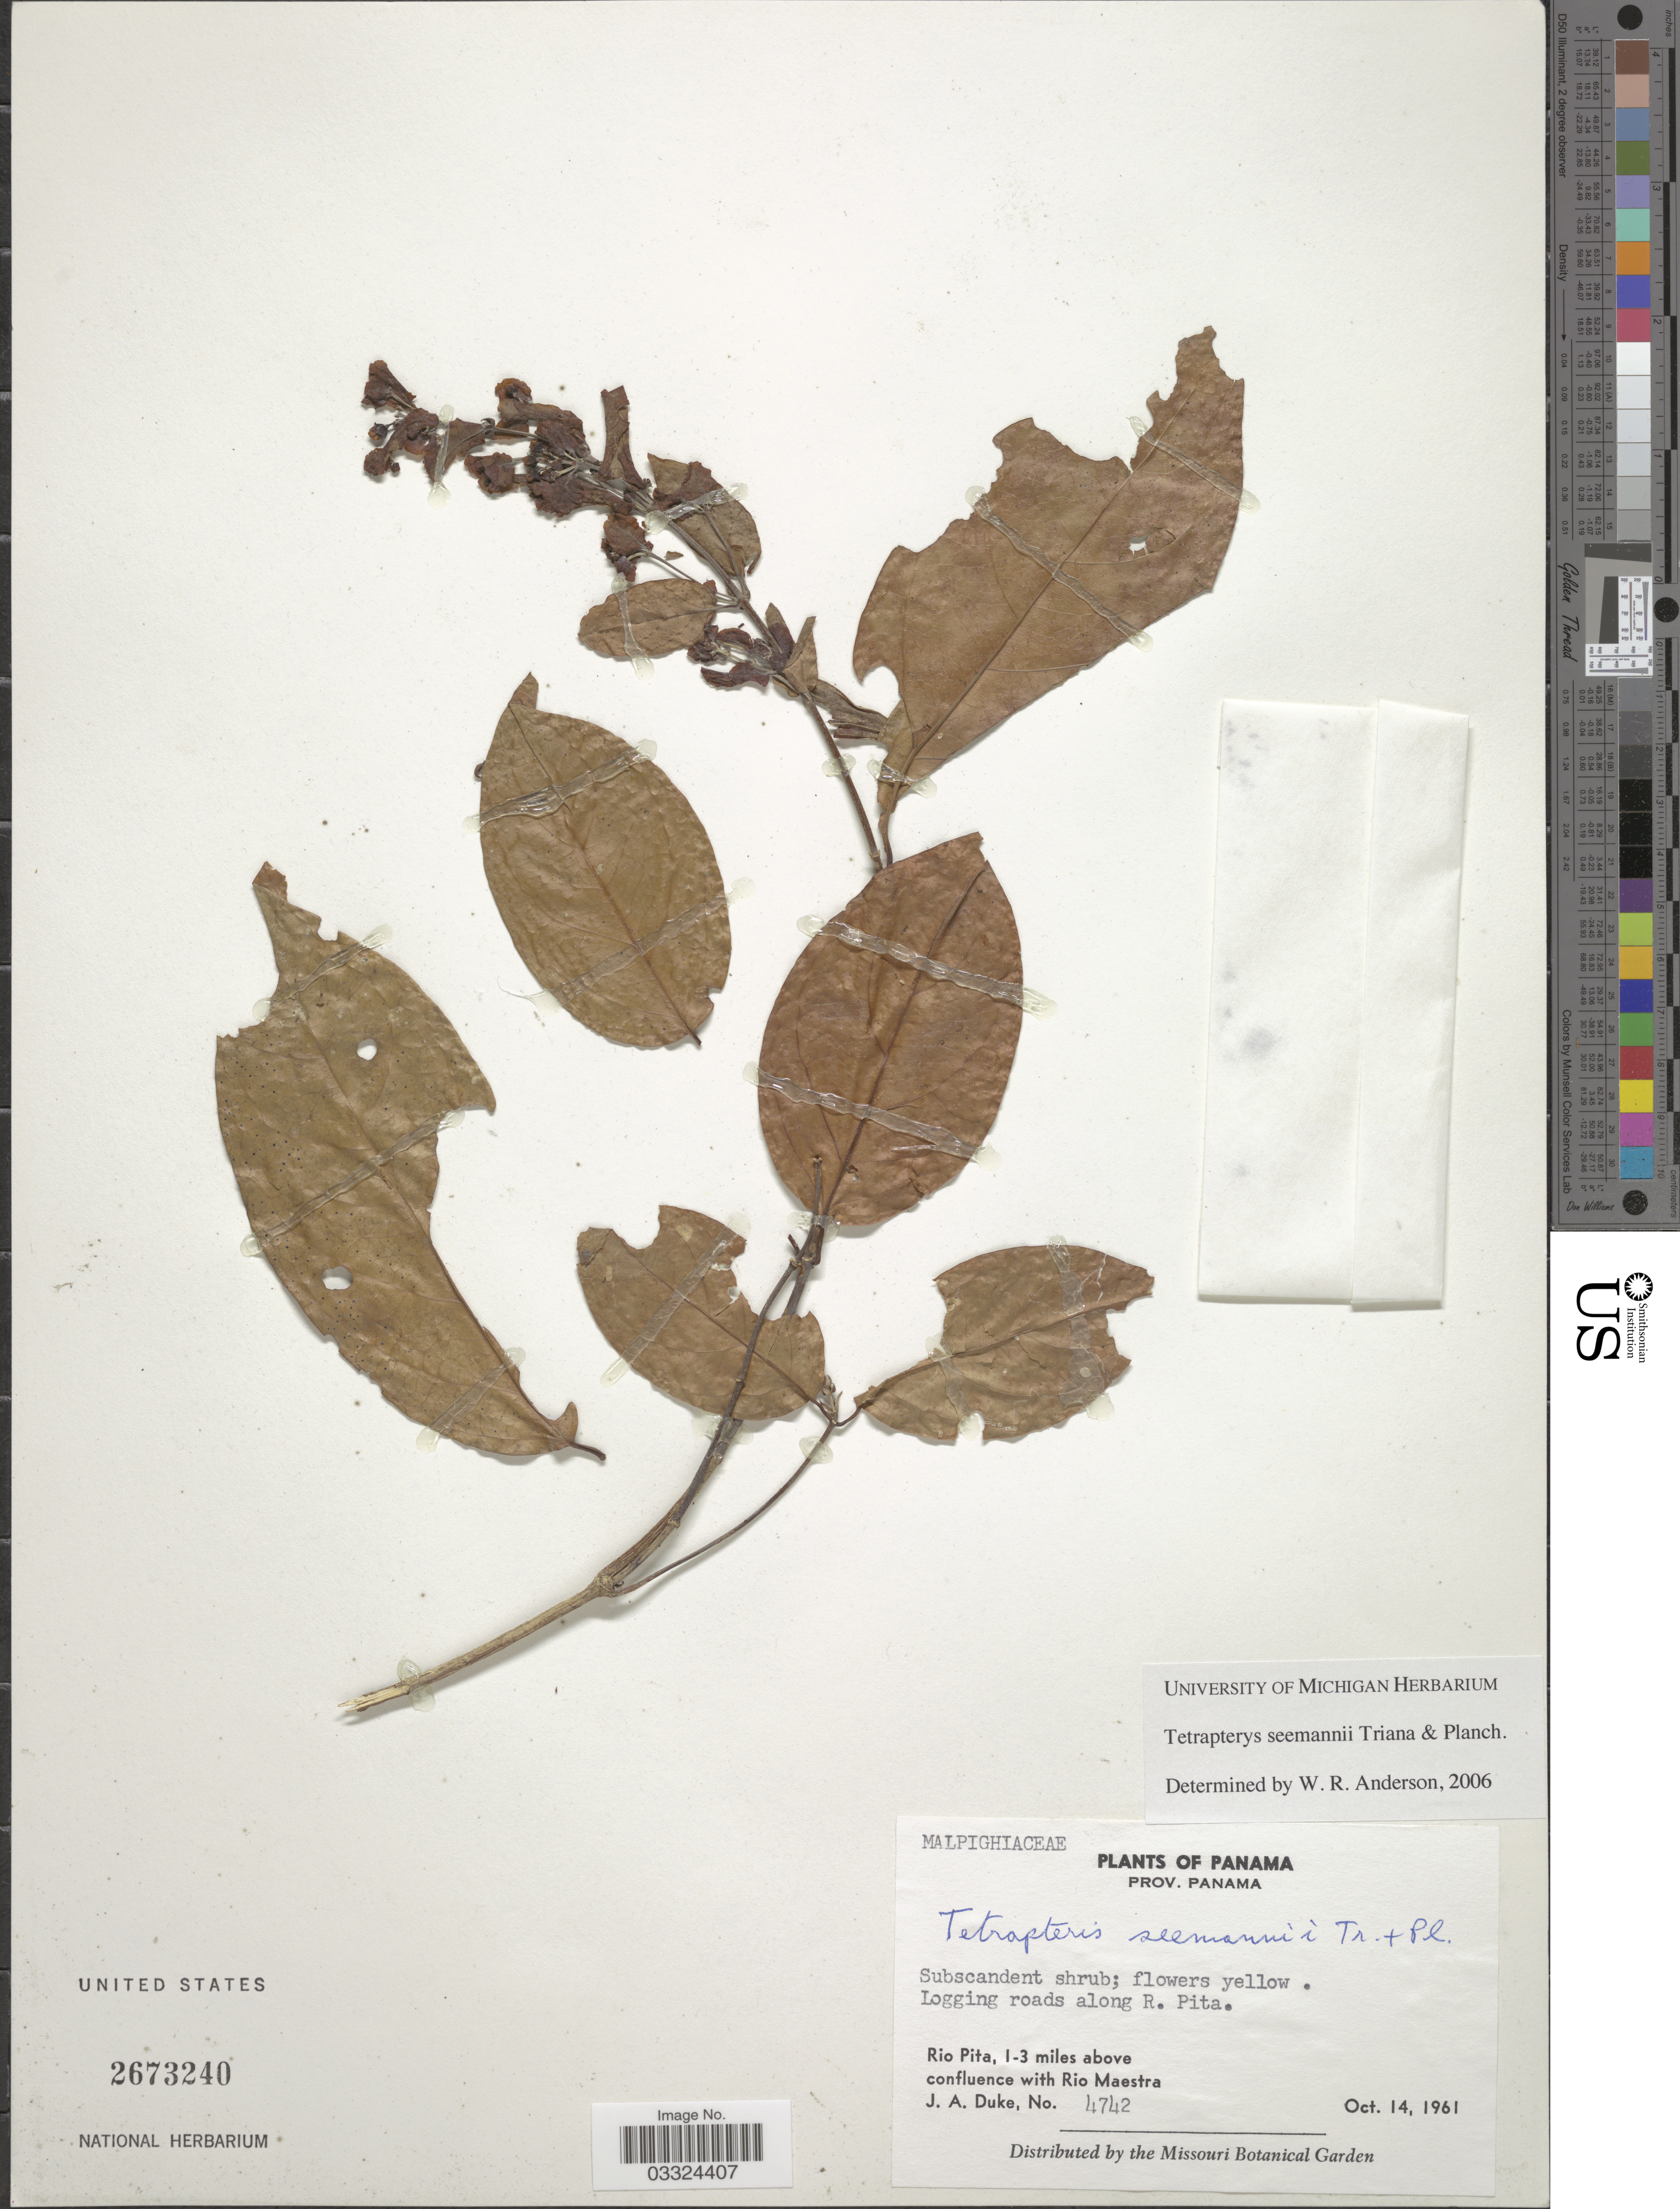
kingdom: Plantae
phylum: Tracheophyta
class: Magnoliopsida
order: Malpighiales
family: Malpighiaceae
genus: Tetrapterys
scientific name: Tetrapterys seemannii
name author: Triana & Planch.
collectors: J. A. Duke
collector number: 4742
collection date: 1961-10-14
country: Panama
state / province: Panamá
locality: Logging roads along R. Pita. Rio Pita, 1-3 miles above confluence with Rio Maestra.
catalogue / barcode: US 2673240